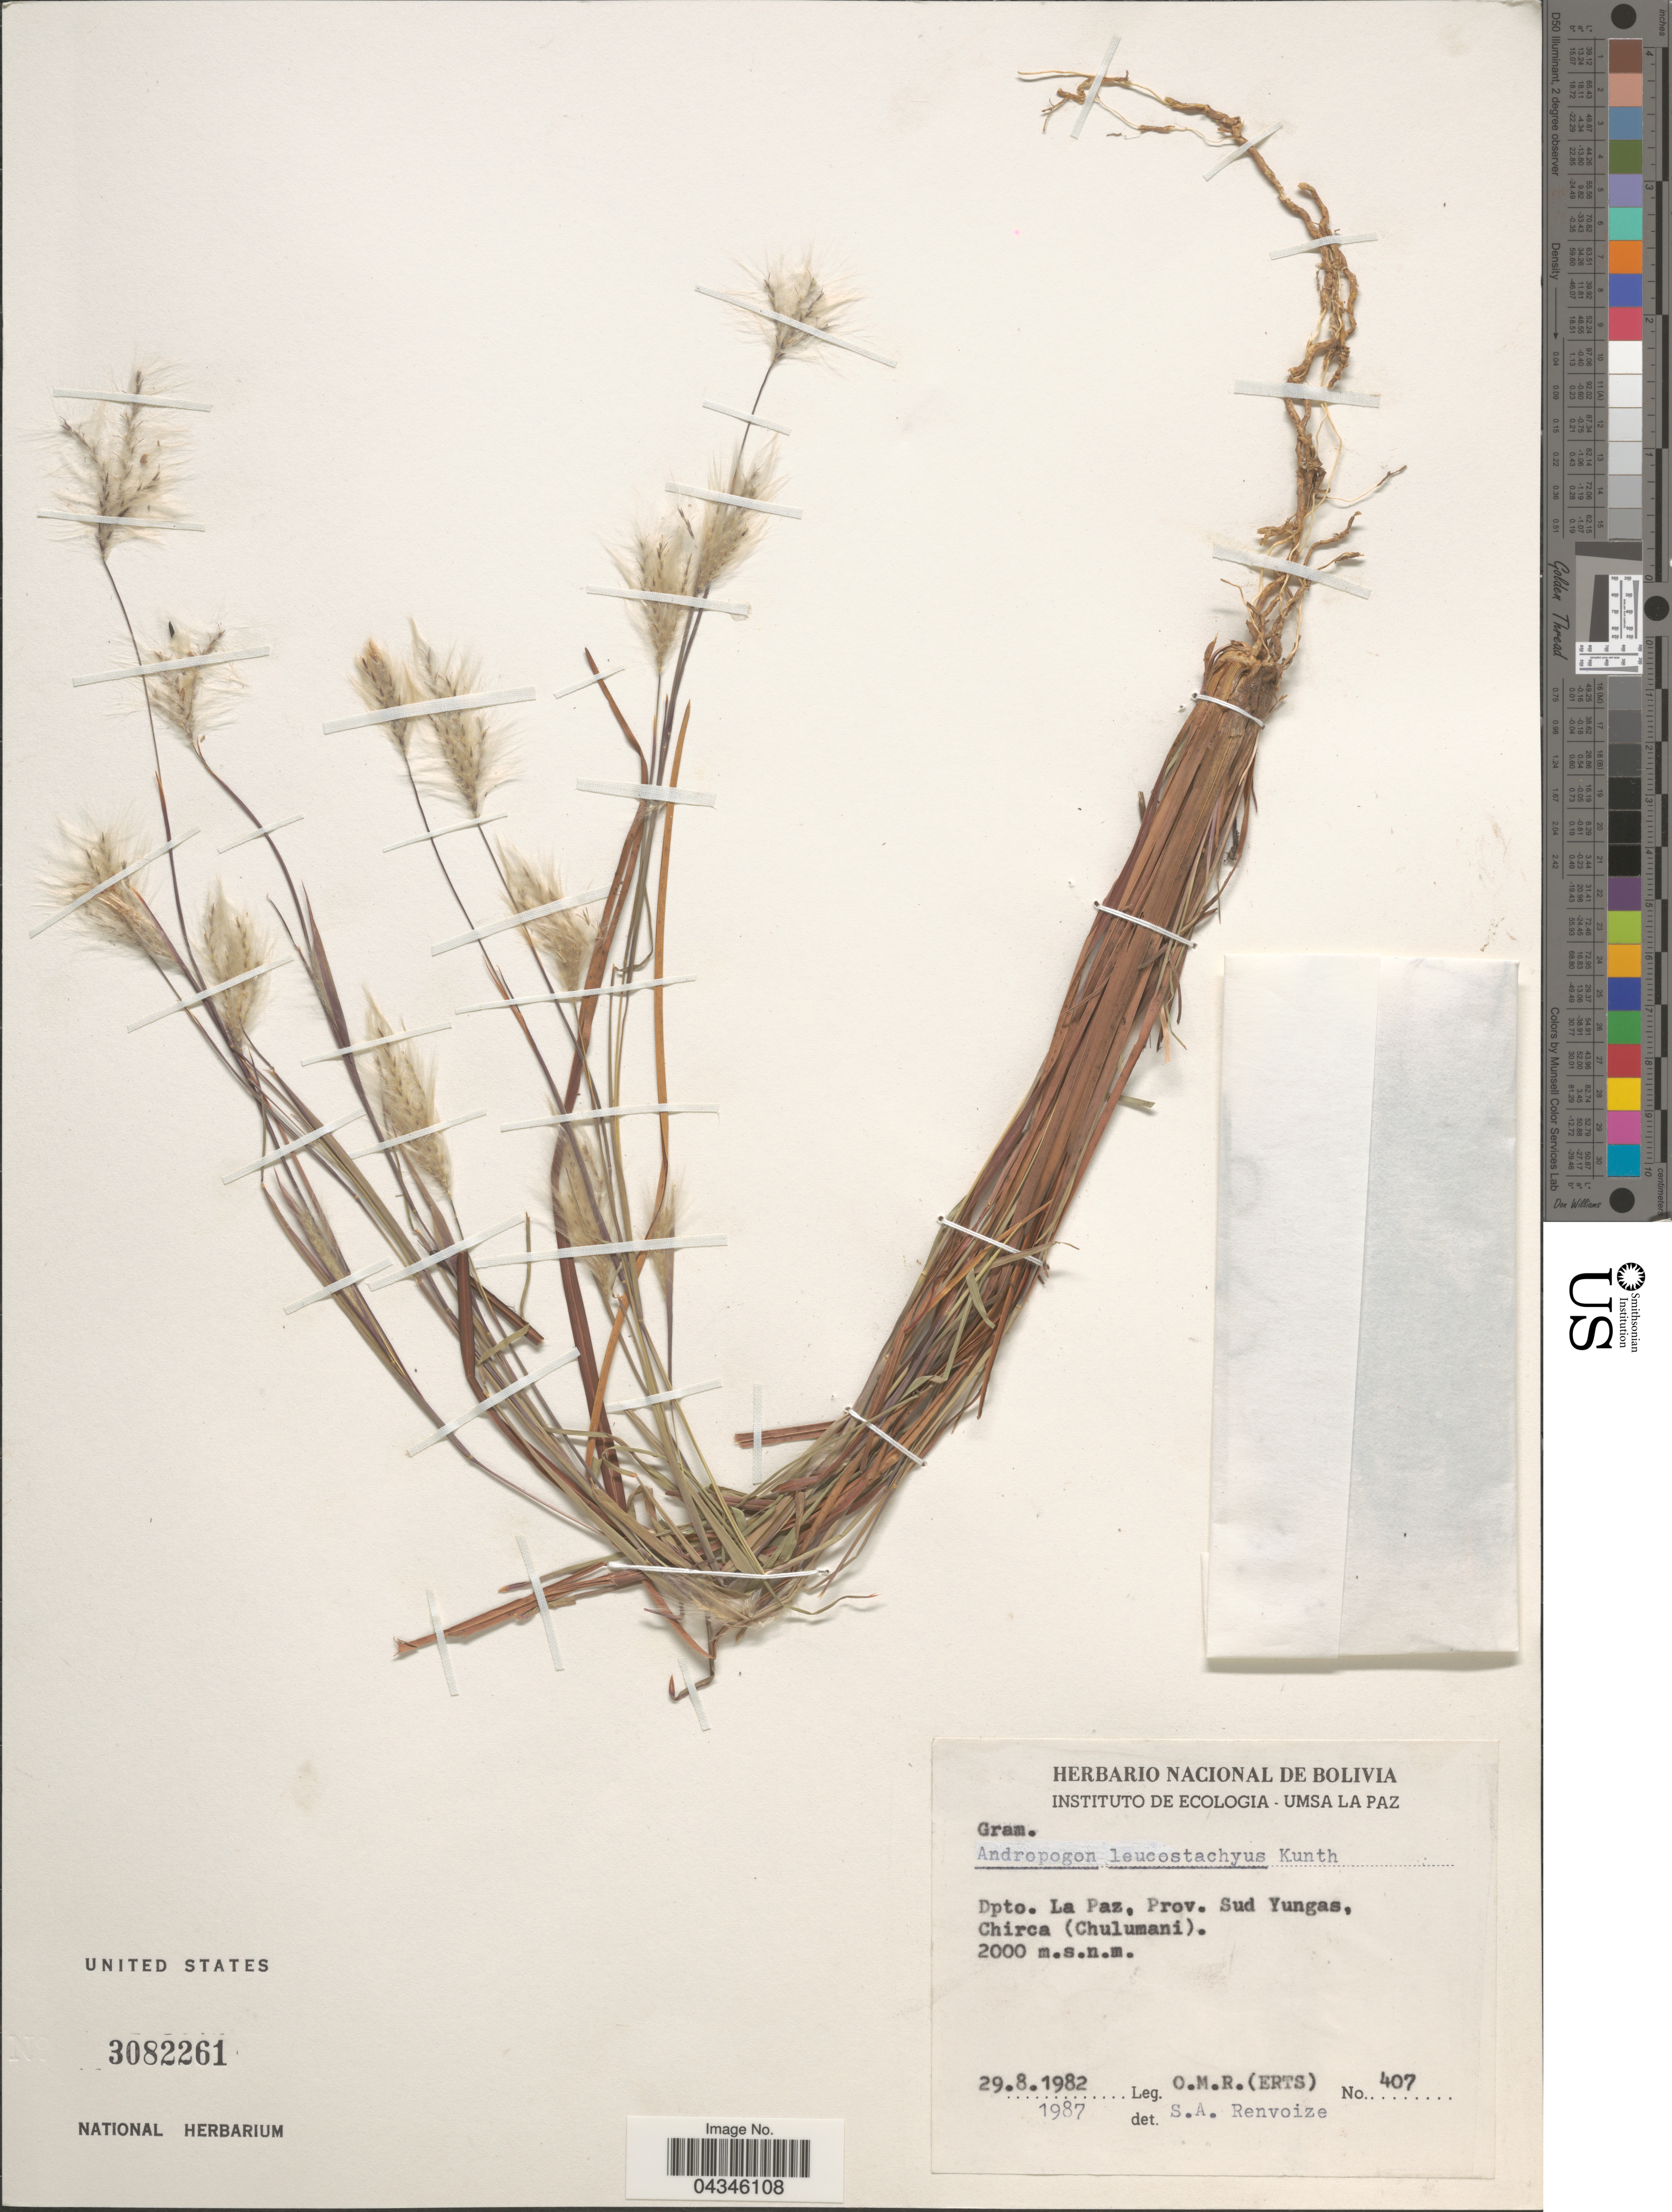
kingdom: Plantae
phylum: Tracheophyta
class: Liliopsida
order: Poales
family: Poaceae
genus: Andropogon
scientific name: Andropogon leucostachyus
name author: Kunth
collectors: O. M. R.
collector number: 407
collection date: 1982-08-29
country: Bolivia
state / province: La Paz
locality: Dpto. La Paz, Prov. Sud Yungas, Chirca (Chulumani).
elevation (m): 2000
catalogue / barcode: US 3082261